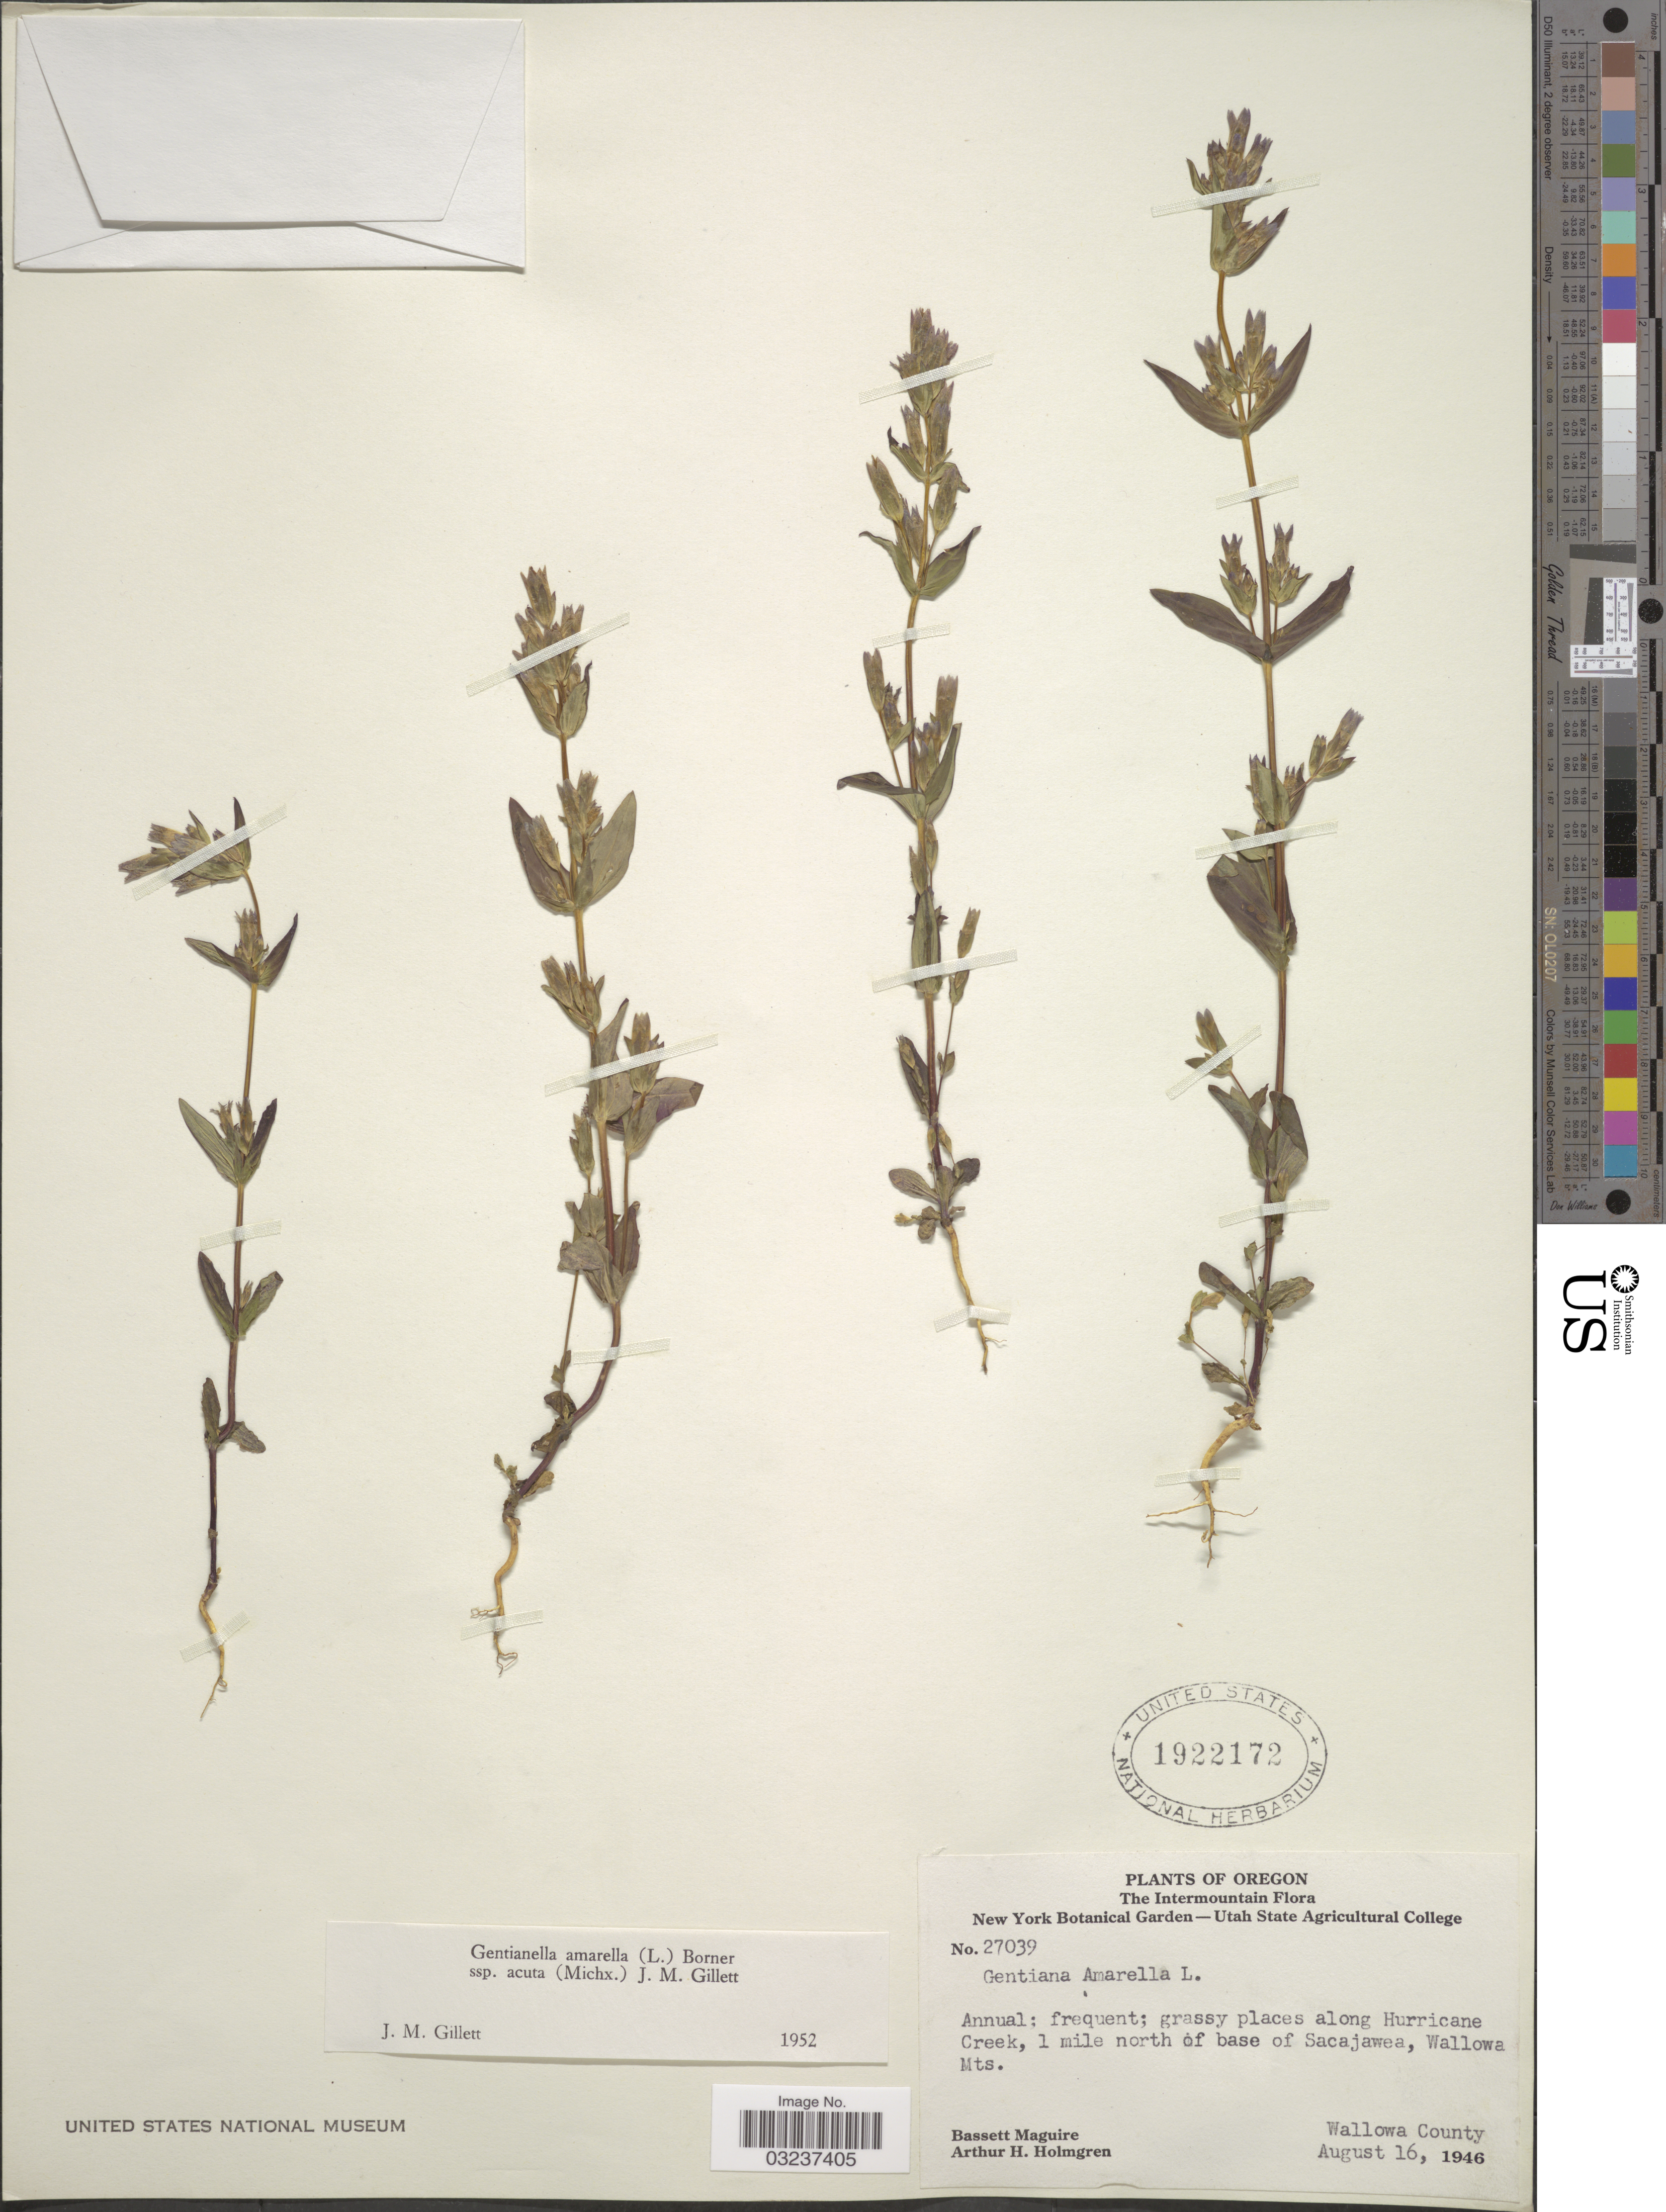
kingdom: Plantae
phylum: Tracheophyta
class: Magnoliopsida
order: Gentianales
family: Gentianaceae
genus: Gentianella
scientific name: Gentianella amarella subsp. acuta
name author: (Michx.) J.M. Gillett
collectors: B. Maguire & A. H. Holmgren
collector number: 27039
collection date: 1946-08-16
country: United States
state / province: Oregon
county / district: Wallowa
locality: The Intermountain. Along Hurricane Creek, 1 mile north of base of Sacajawea, Wallowa Mts. Wallowa County.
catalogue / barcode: US 1922172